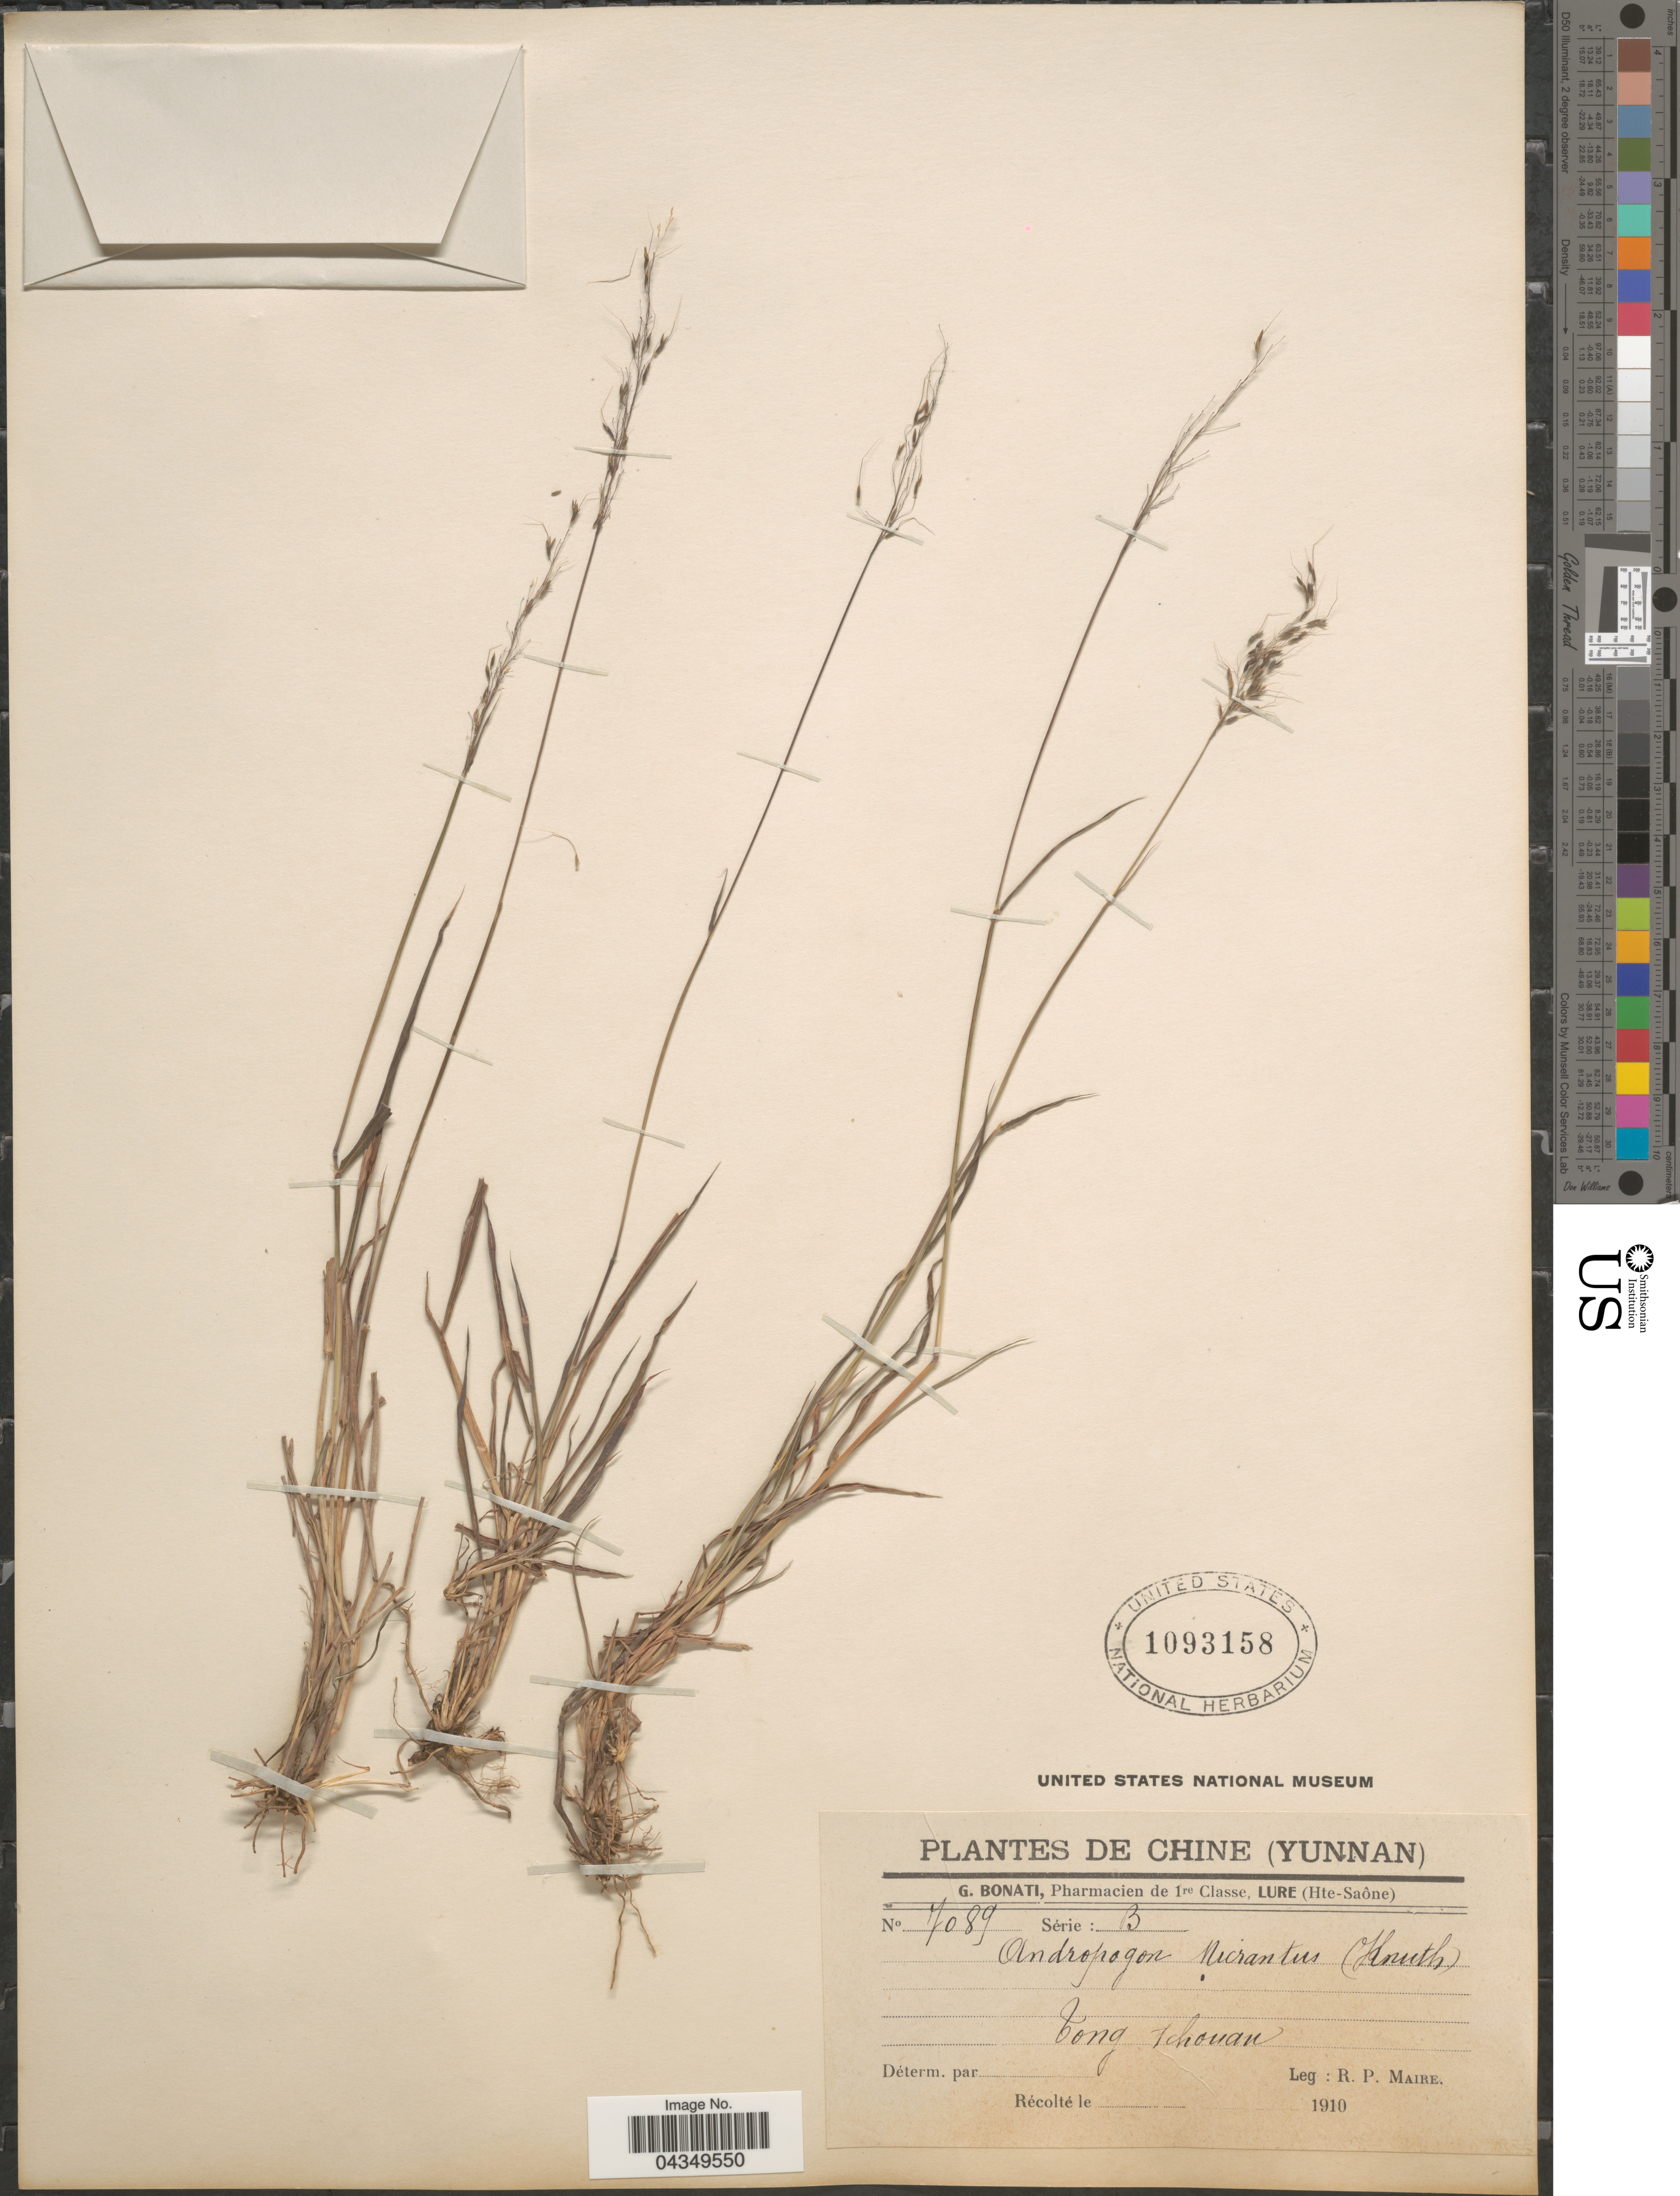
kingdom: Plantae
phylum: Tracheophyta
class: Liliopsida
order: Poales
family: Poaceae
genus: Capillipedium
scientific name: Capillipedium parviflorum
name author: (R. Br.) Stapf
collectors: R.-P. Maire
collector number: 7089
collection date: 1910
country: China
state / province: Yunnan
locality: Chine. Tong Tchouan.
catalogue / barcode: US 1093158